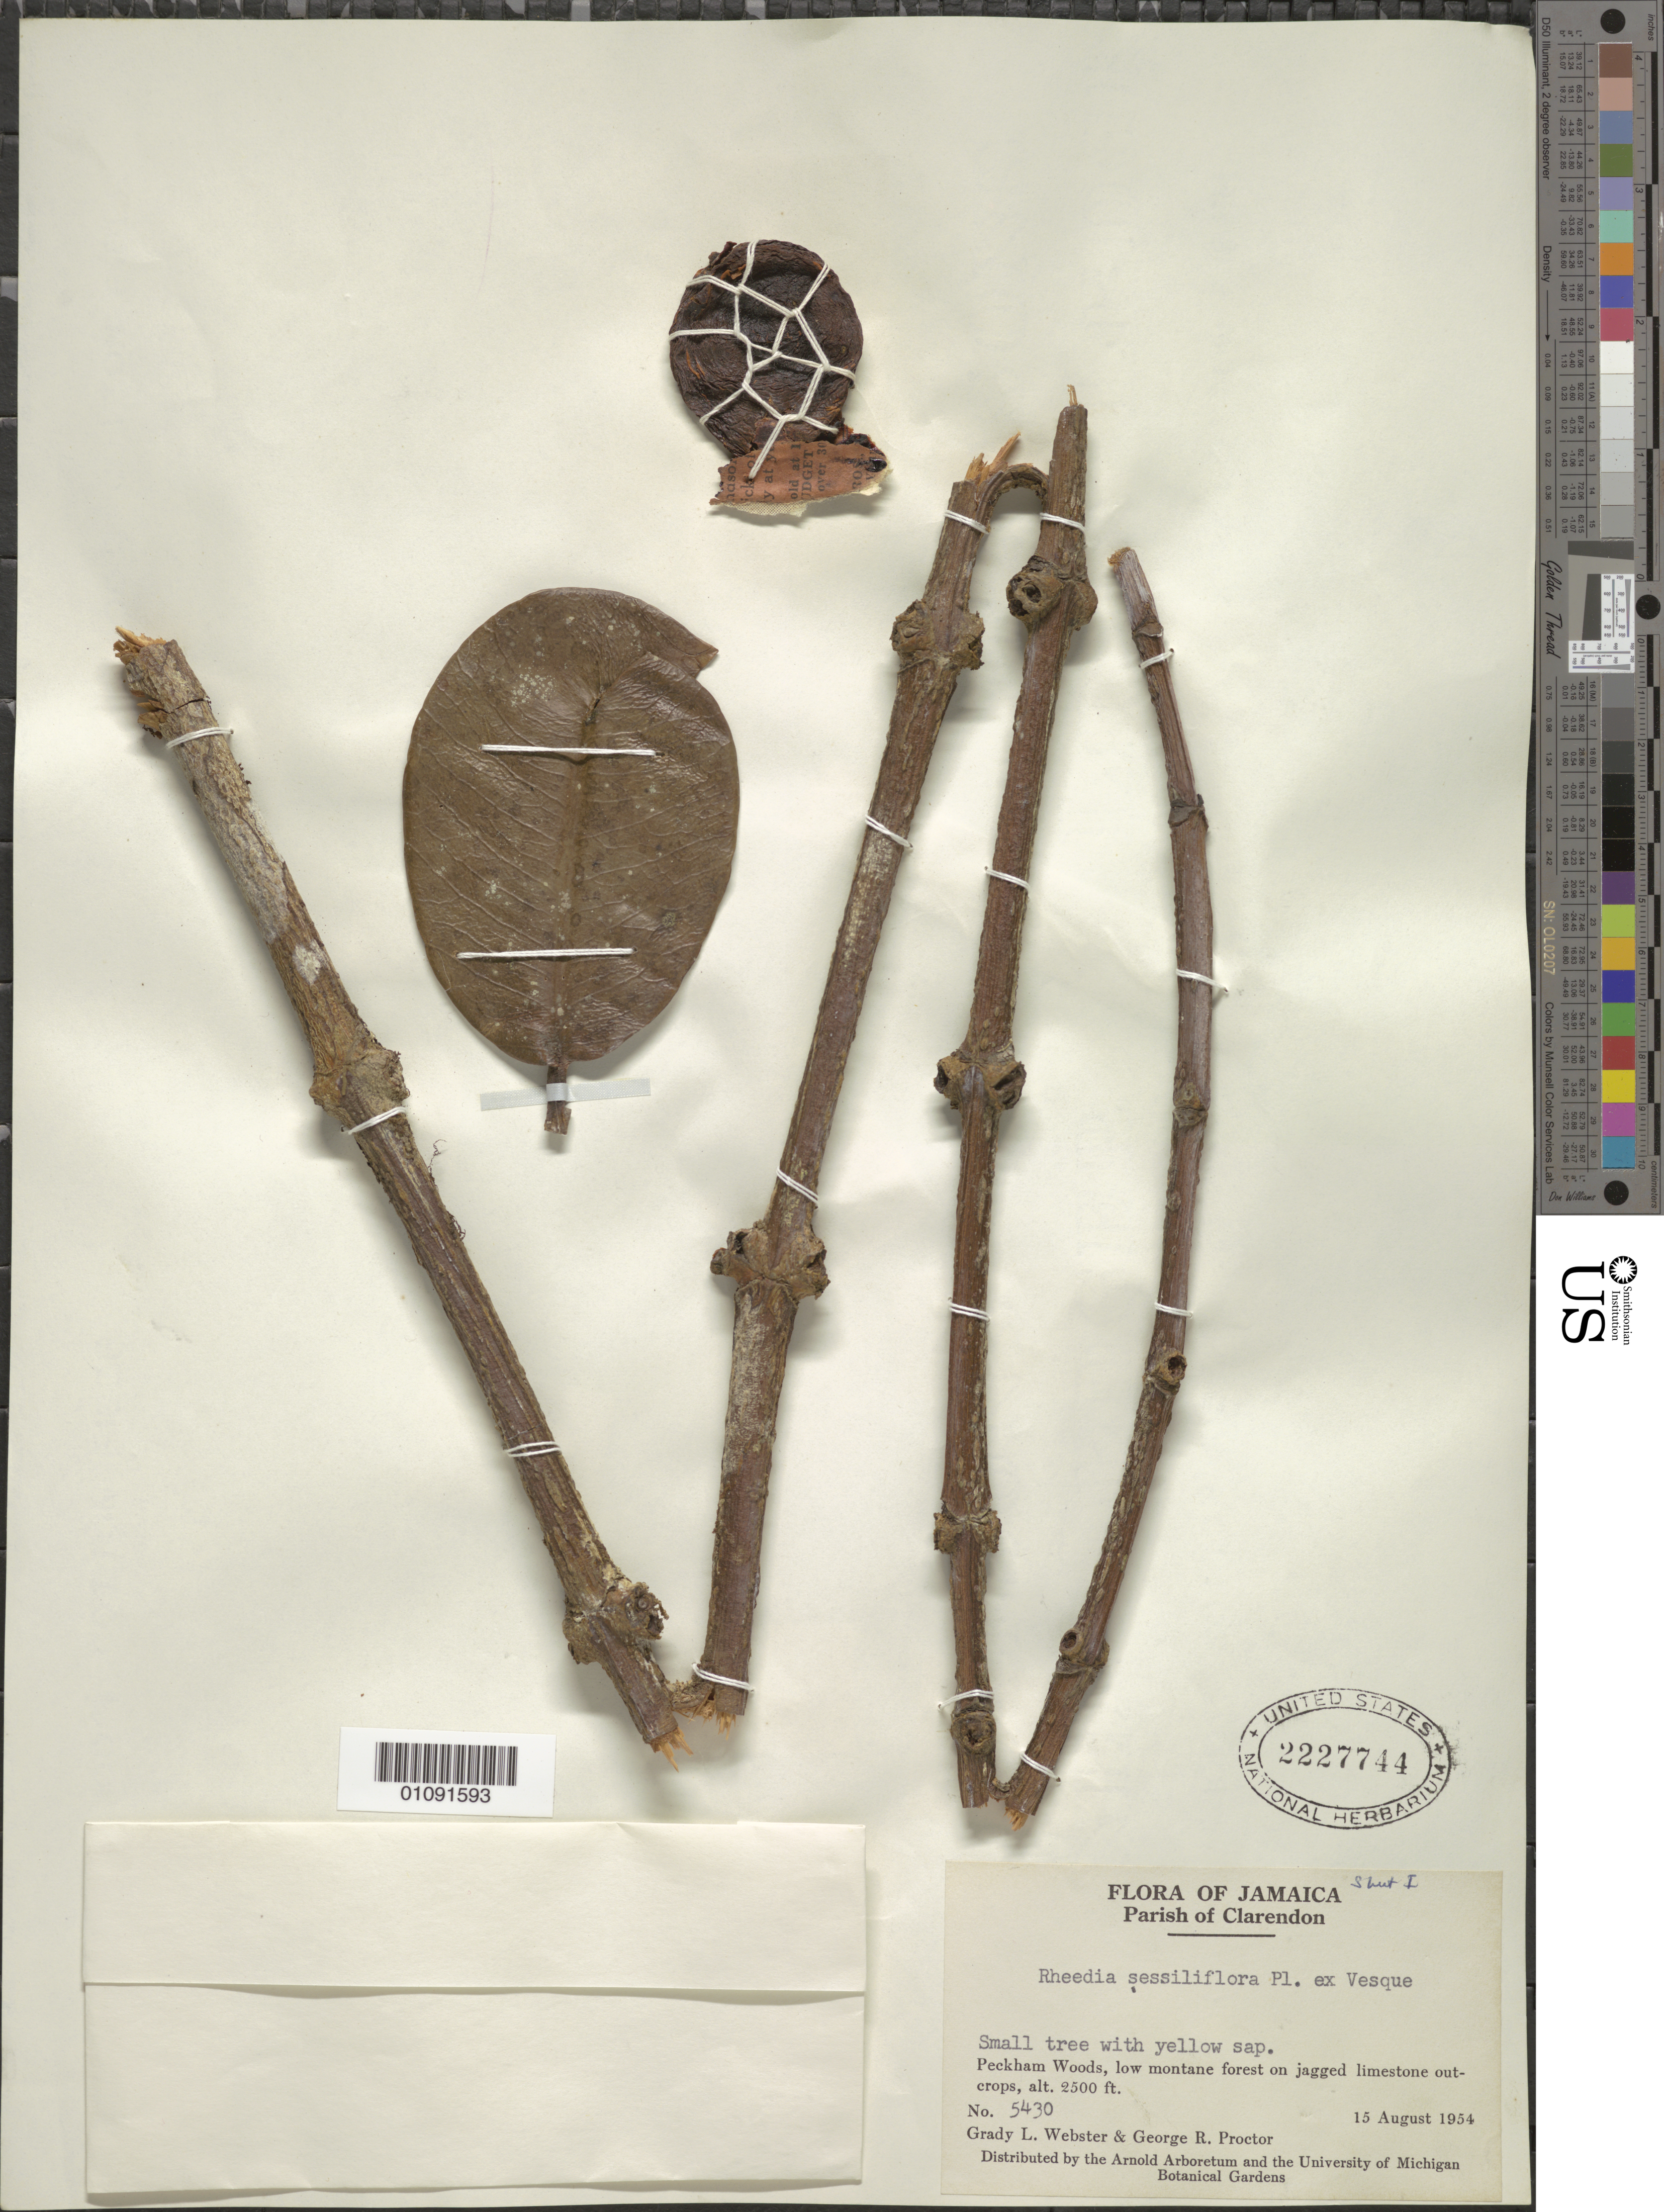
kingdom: Plantae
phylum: Tracheophyta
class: Magnoliopsida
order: Malpighiales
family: Clusiaceae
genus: Garcinia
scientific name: Garcinia humilis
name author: (Vahl) C.D. Adams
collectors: G. L. Webster & G. R. Proctor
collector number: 5430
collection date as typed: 15 Aug 1954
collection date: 1954-08-15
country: Jamaica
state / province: Clarendon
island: Jamaica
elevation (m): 762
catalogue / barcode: US 2227744